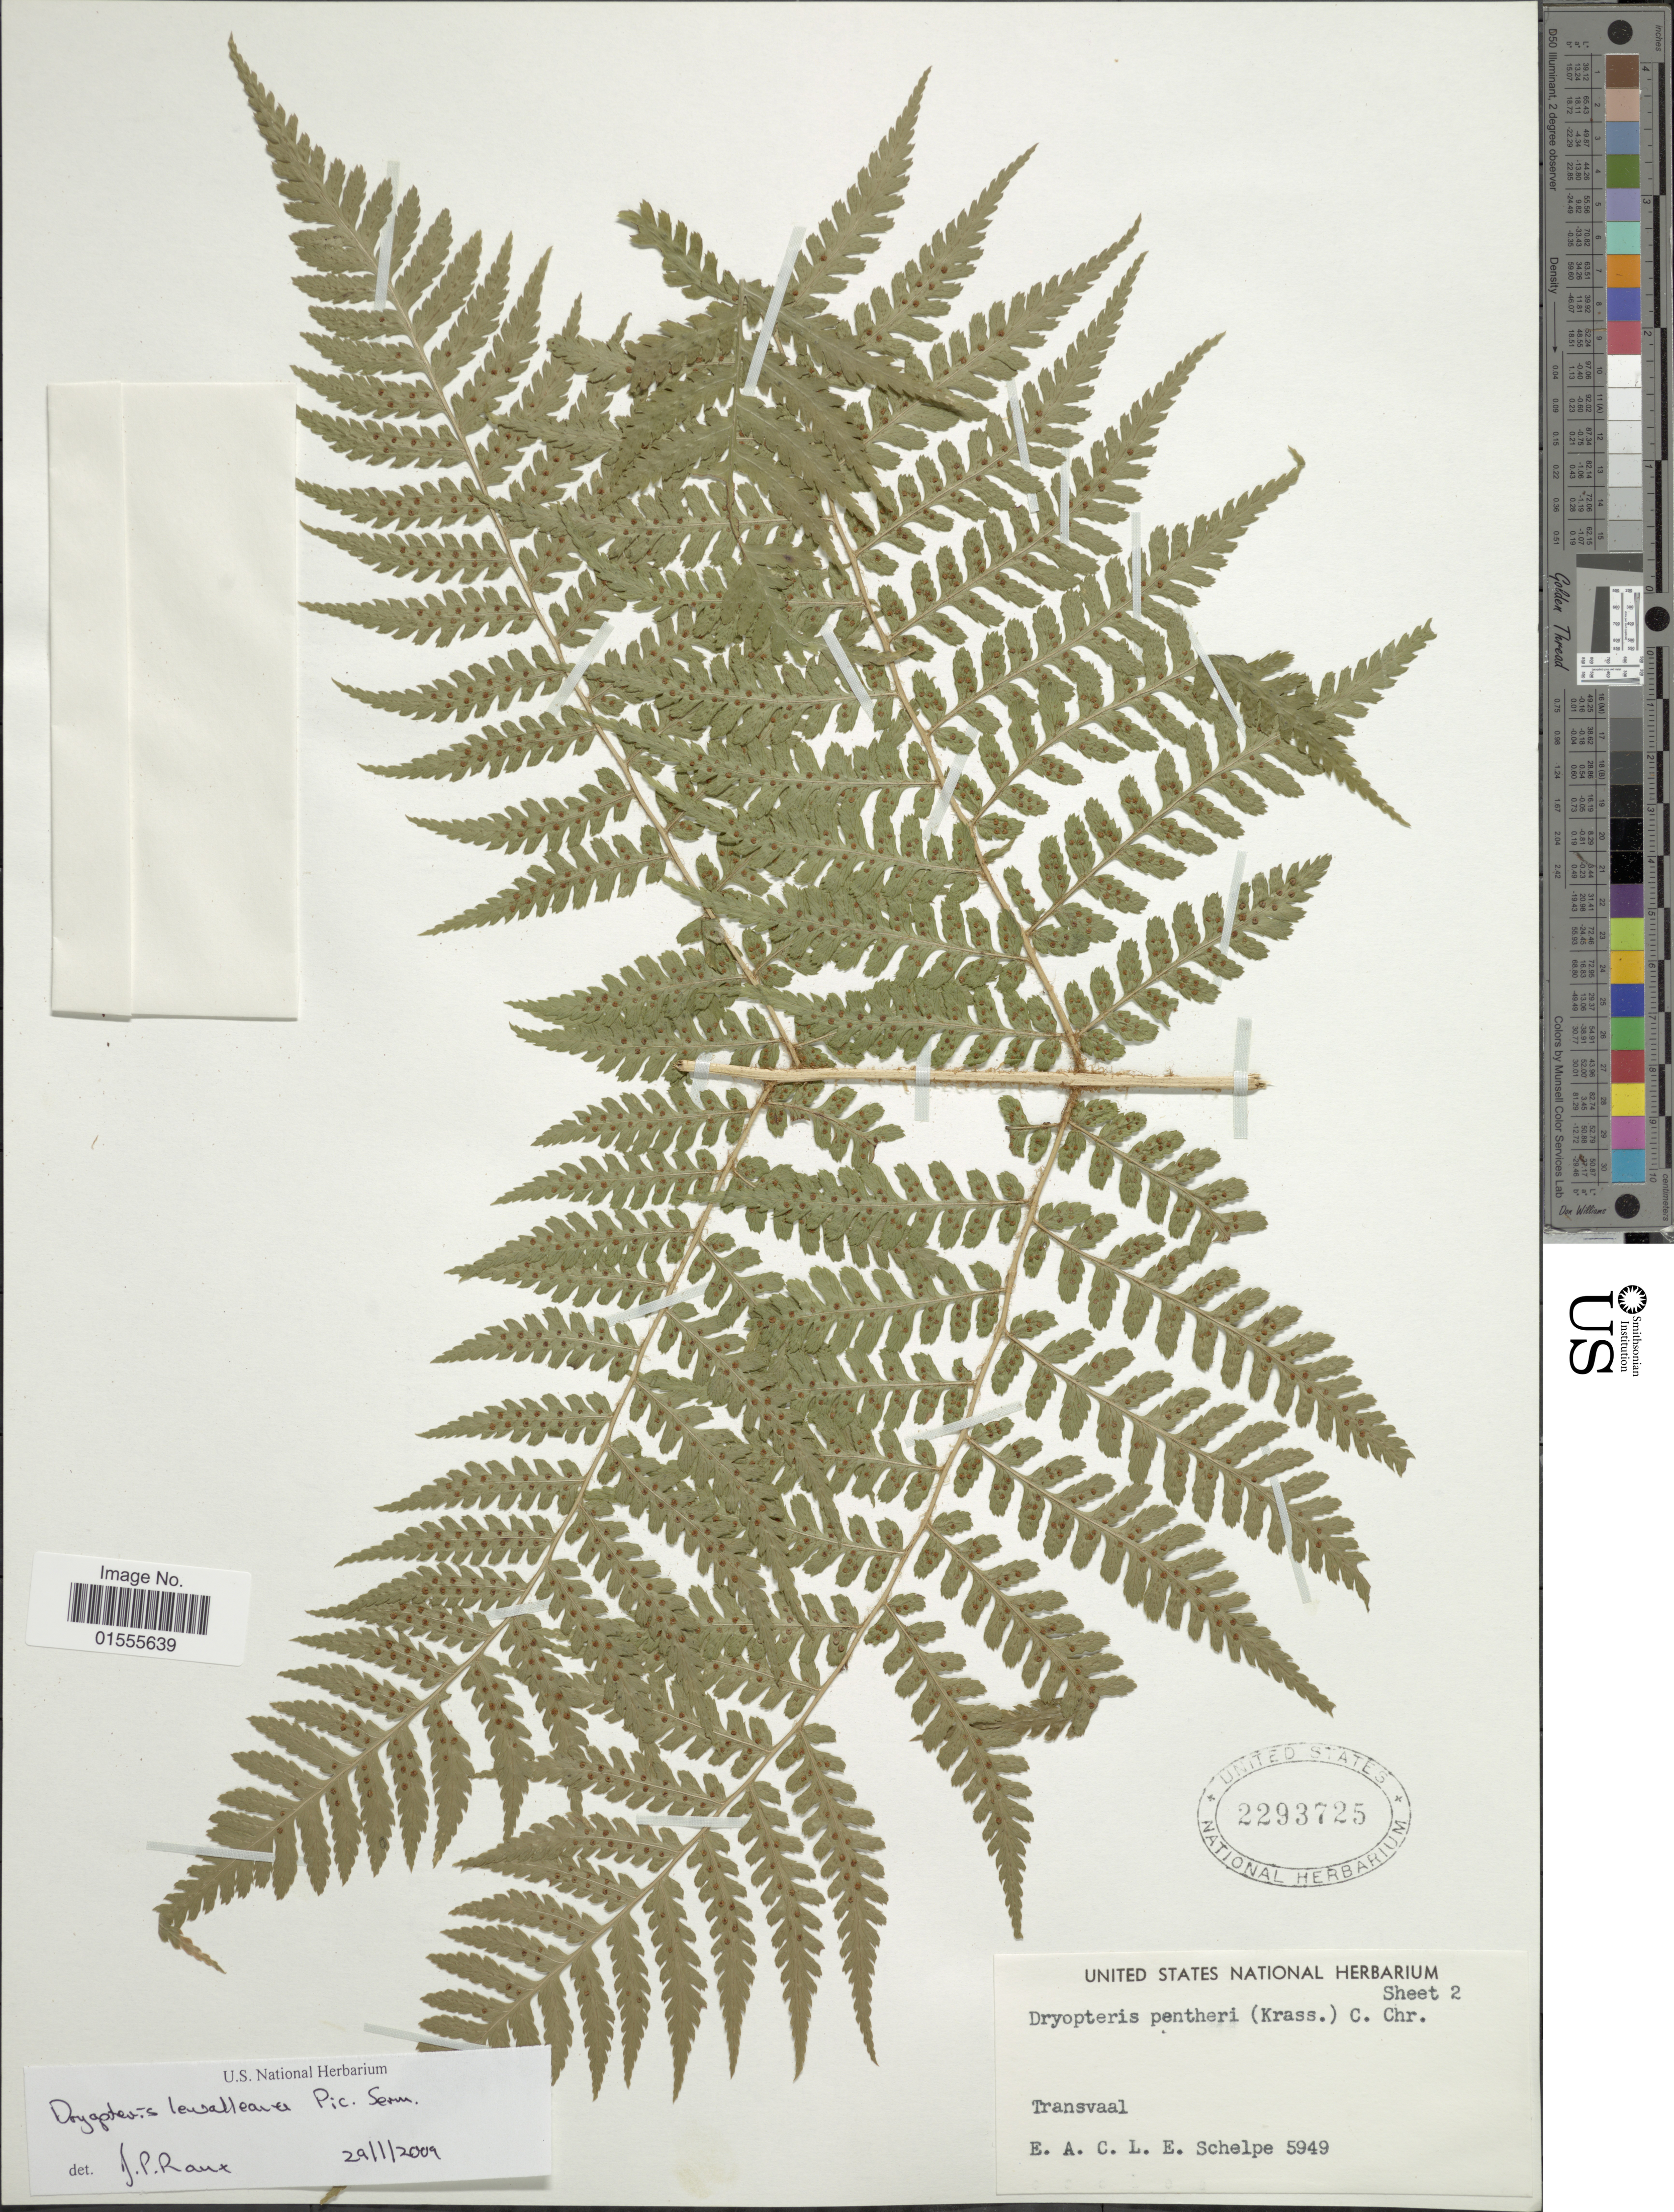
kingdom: Plantae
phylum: Tracheophyta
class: Polypodiopsida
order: Polypodiales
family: Dryopteridaceae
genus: Dryopteris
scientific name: Dryopteris lewalleana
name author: Pic. Serm.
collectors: E. A. C. L. E. Schelpe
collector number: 5949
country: South Africa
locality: Transvaal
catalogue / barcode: US 2293725